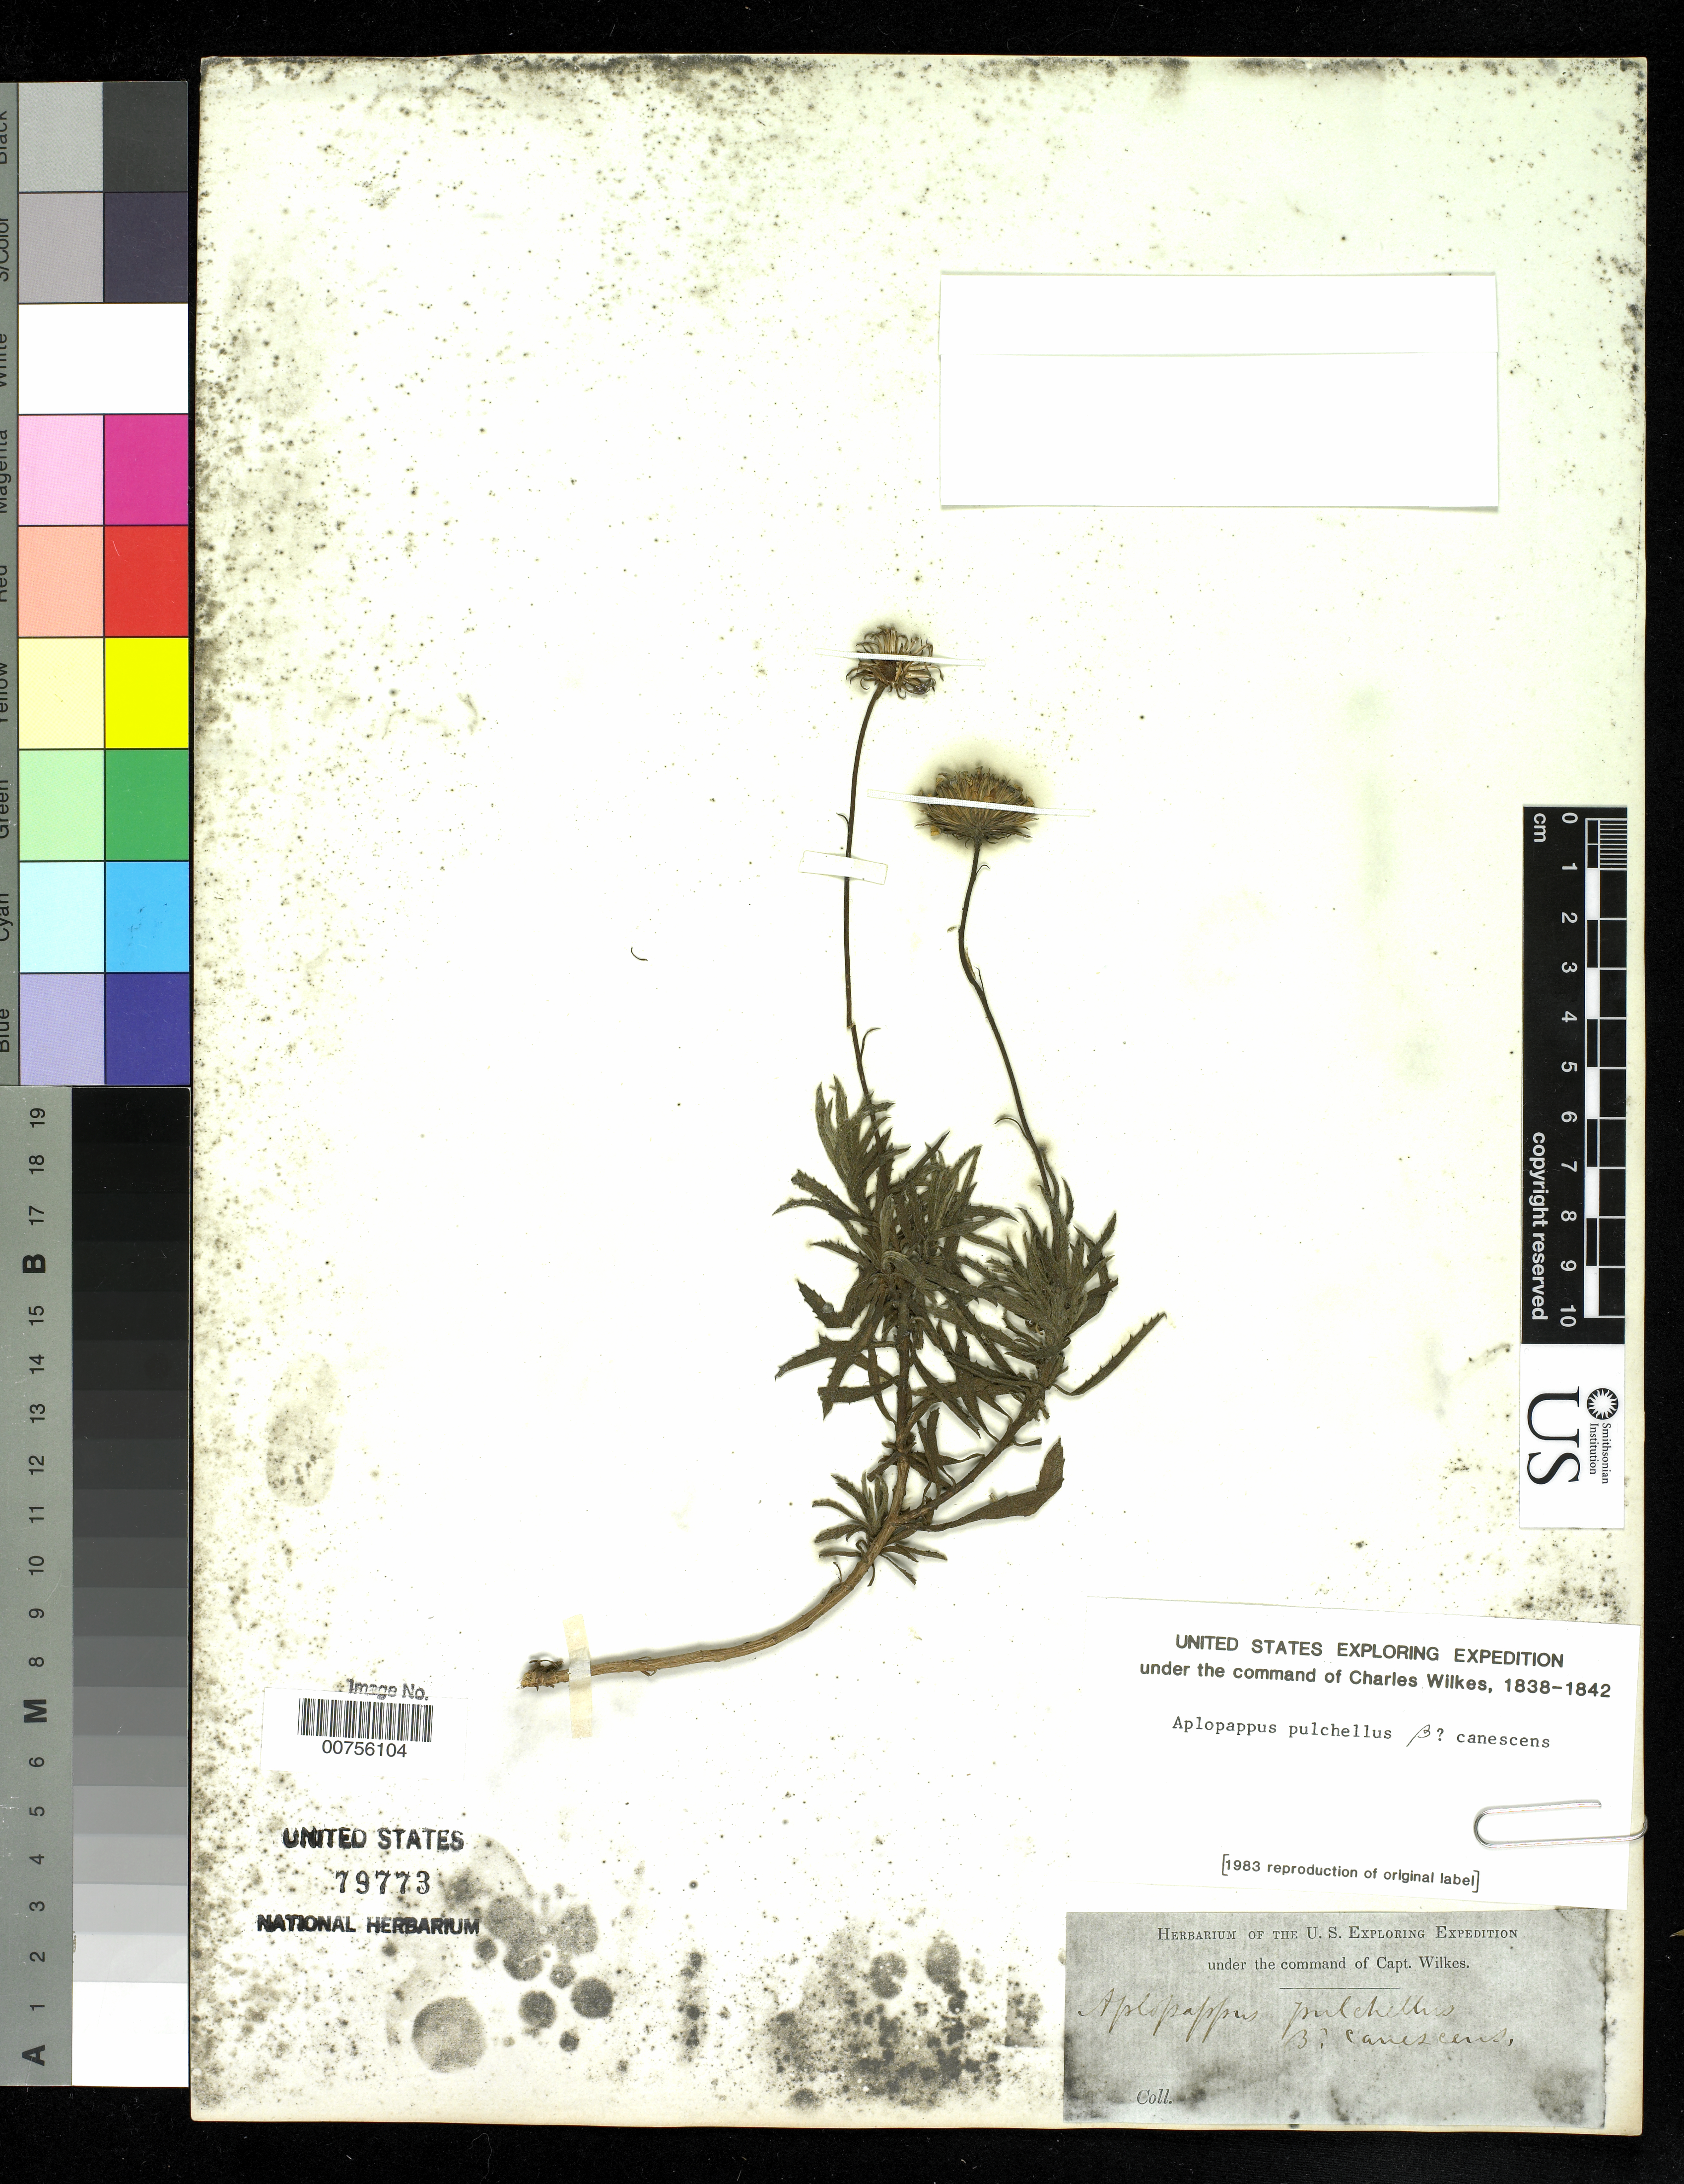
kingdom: Plantae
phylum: Tracheophyta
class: Magnoliopsida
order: Asterales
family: Asteraceae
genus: Haplopappus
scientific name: Haplopappus pulchellus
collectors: Wilkes Explor. Exped.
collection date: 1838/1842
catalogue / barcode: US 79773